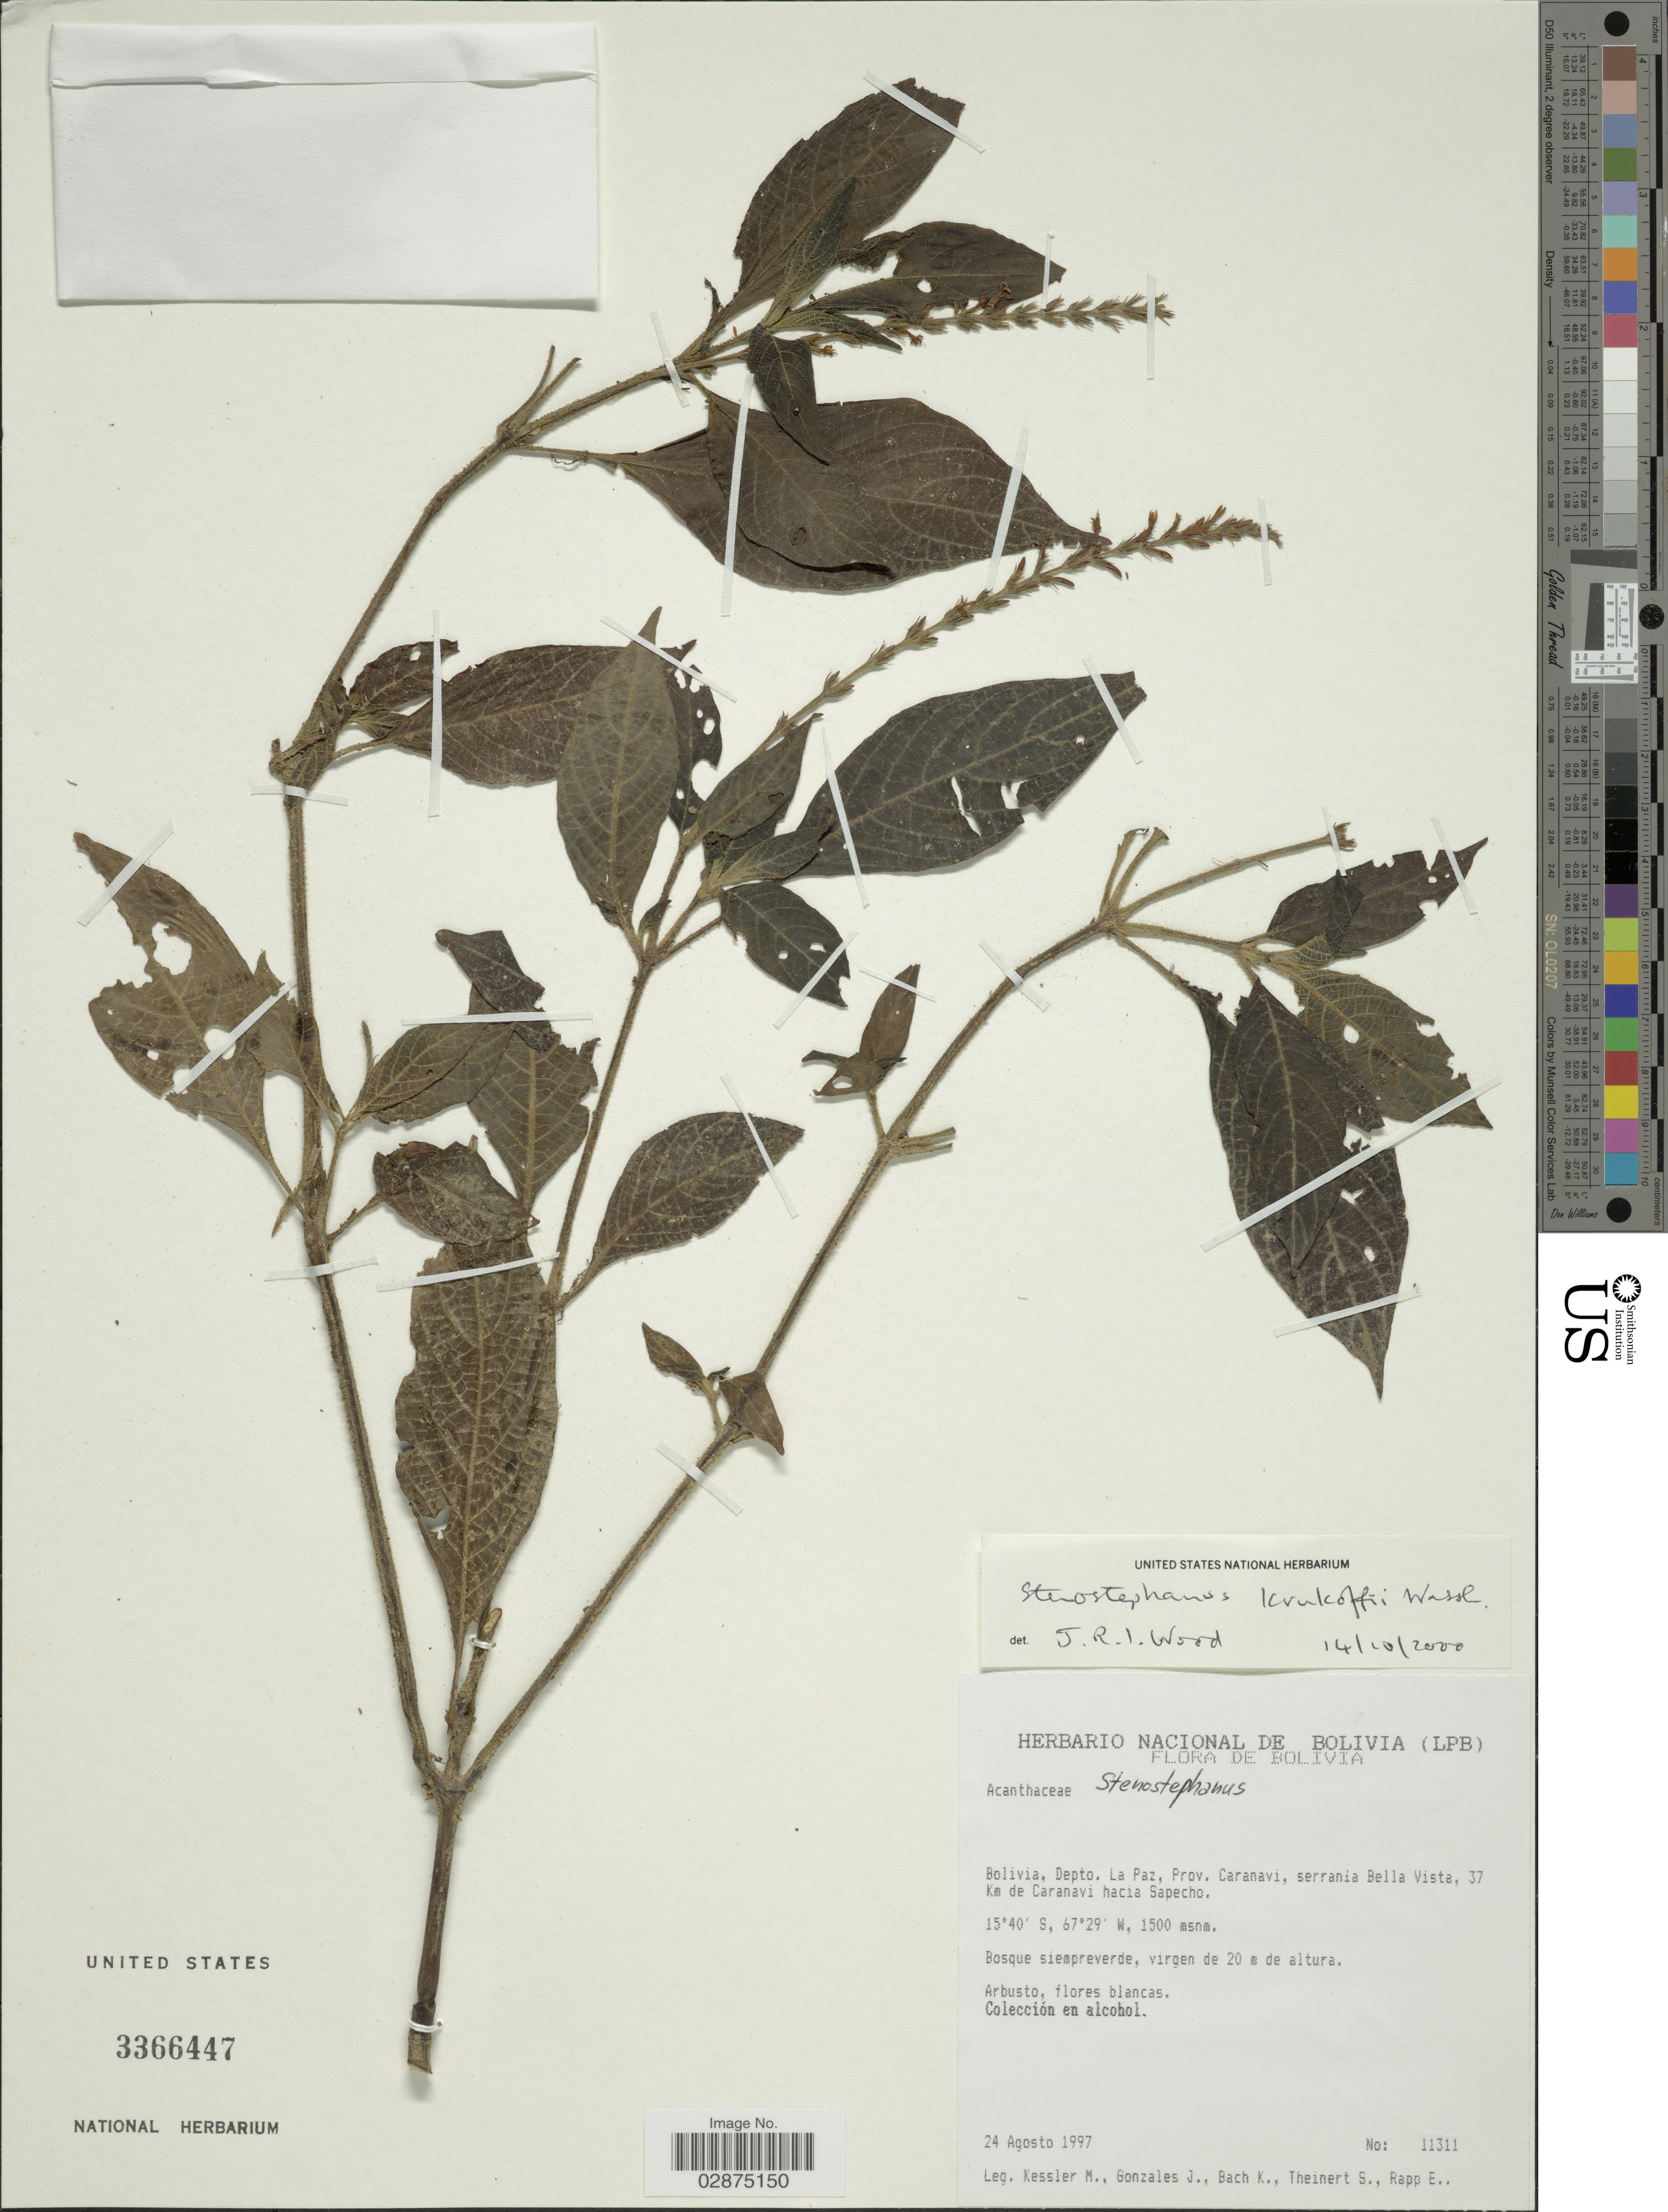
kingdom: Plantae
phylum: Tracheophyta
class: Magnoliopsida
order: Lamiales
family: Acanthaceae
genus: Stenostephanus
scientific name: Stenostephanus krukoffii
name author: Wassh.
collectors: M. Kessler, J. Gonzales, K. Bach, S. Theinert & E. Rapp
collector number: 11311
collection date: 1997-08-24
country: Bolivia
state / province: La Paz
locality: Depto. La Paz, Prov. Caranavi, serranía Bella Vista, 37 Km de Caranavi hacia Sapecho.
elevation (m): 1500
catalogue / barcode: US 3366447